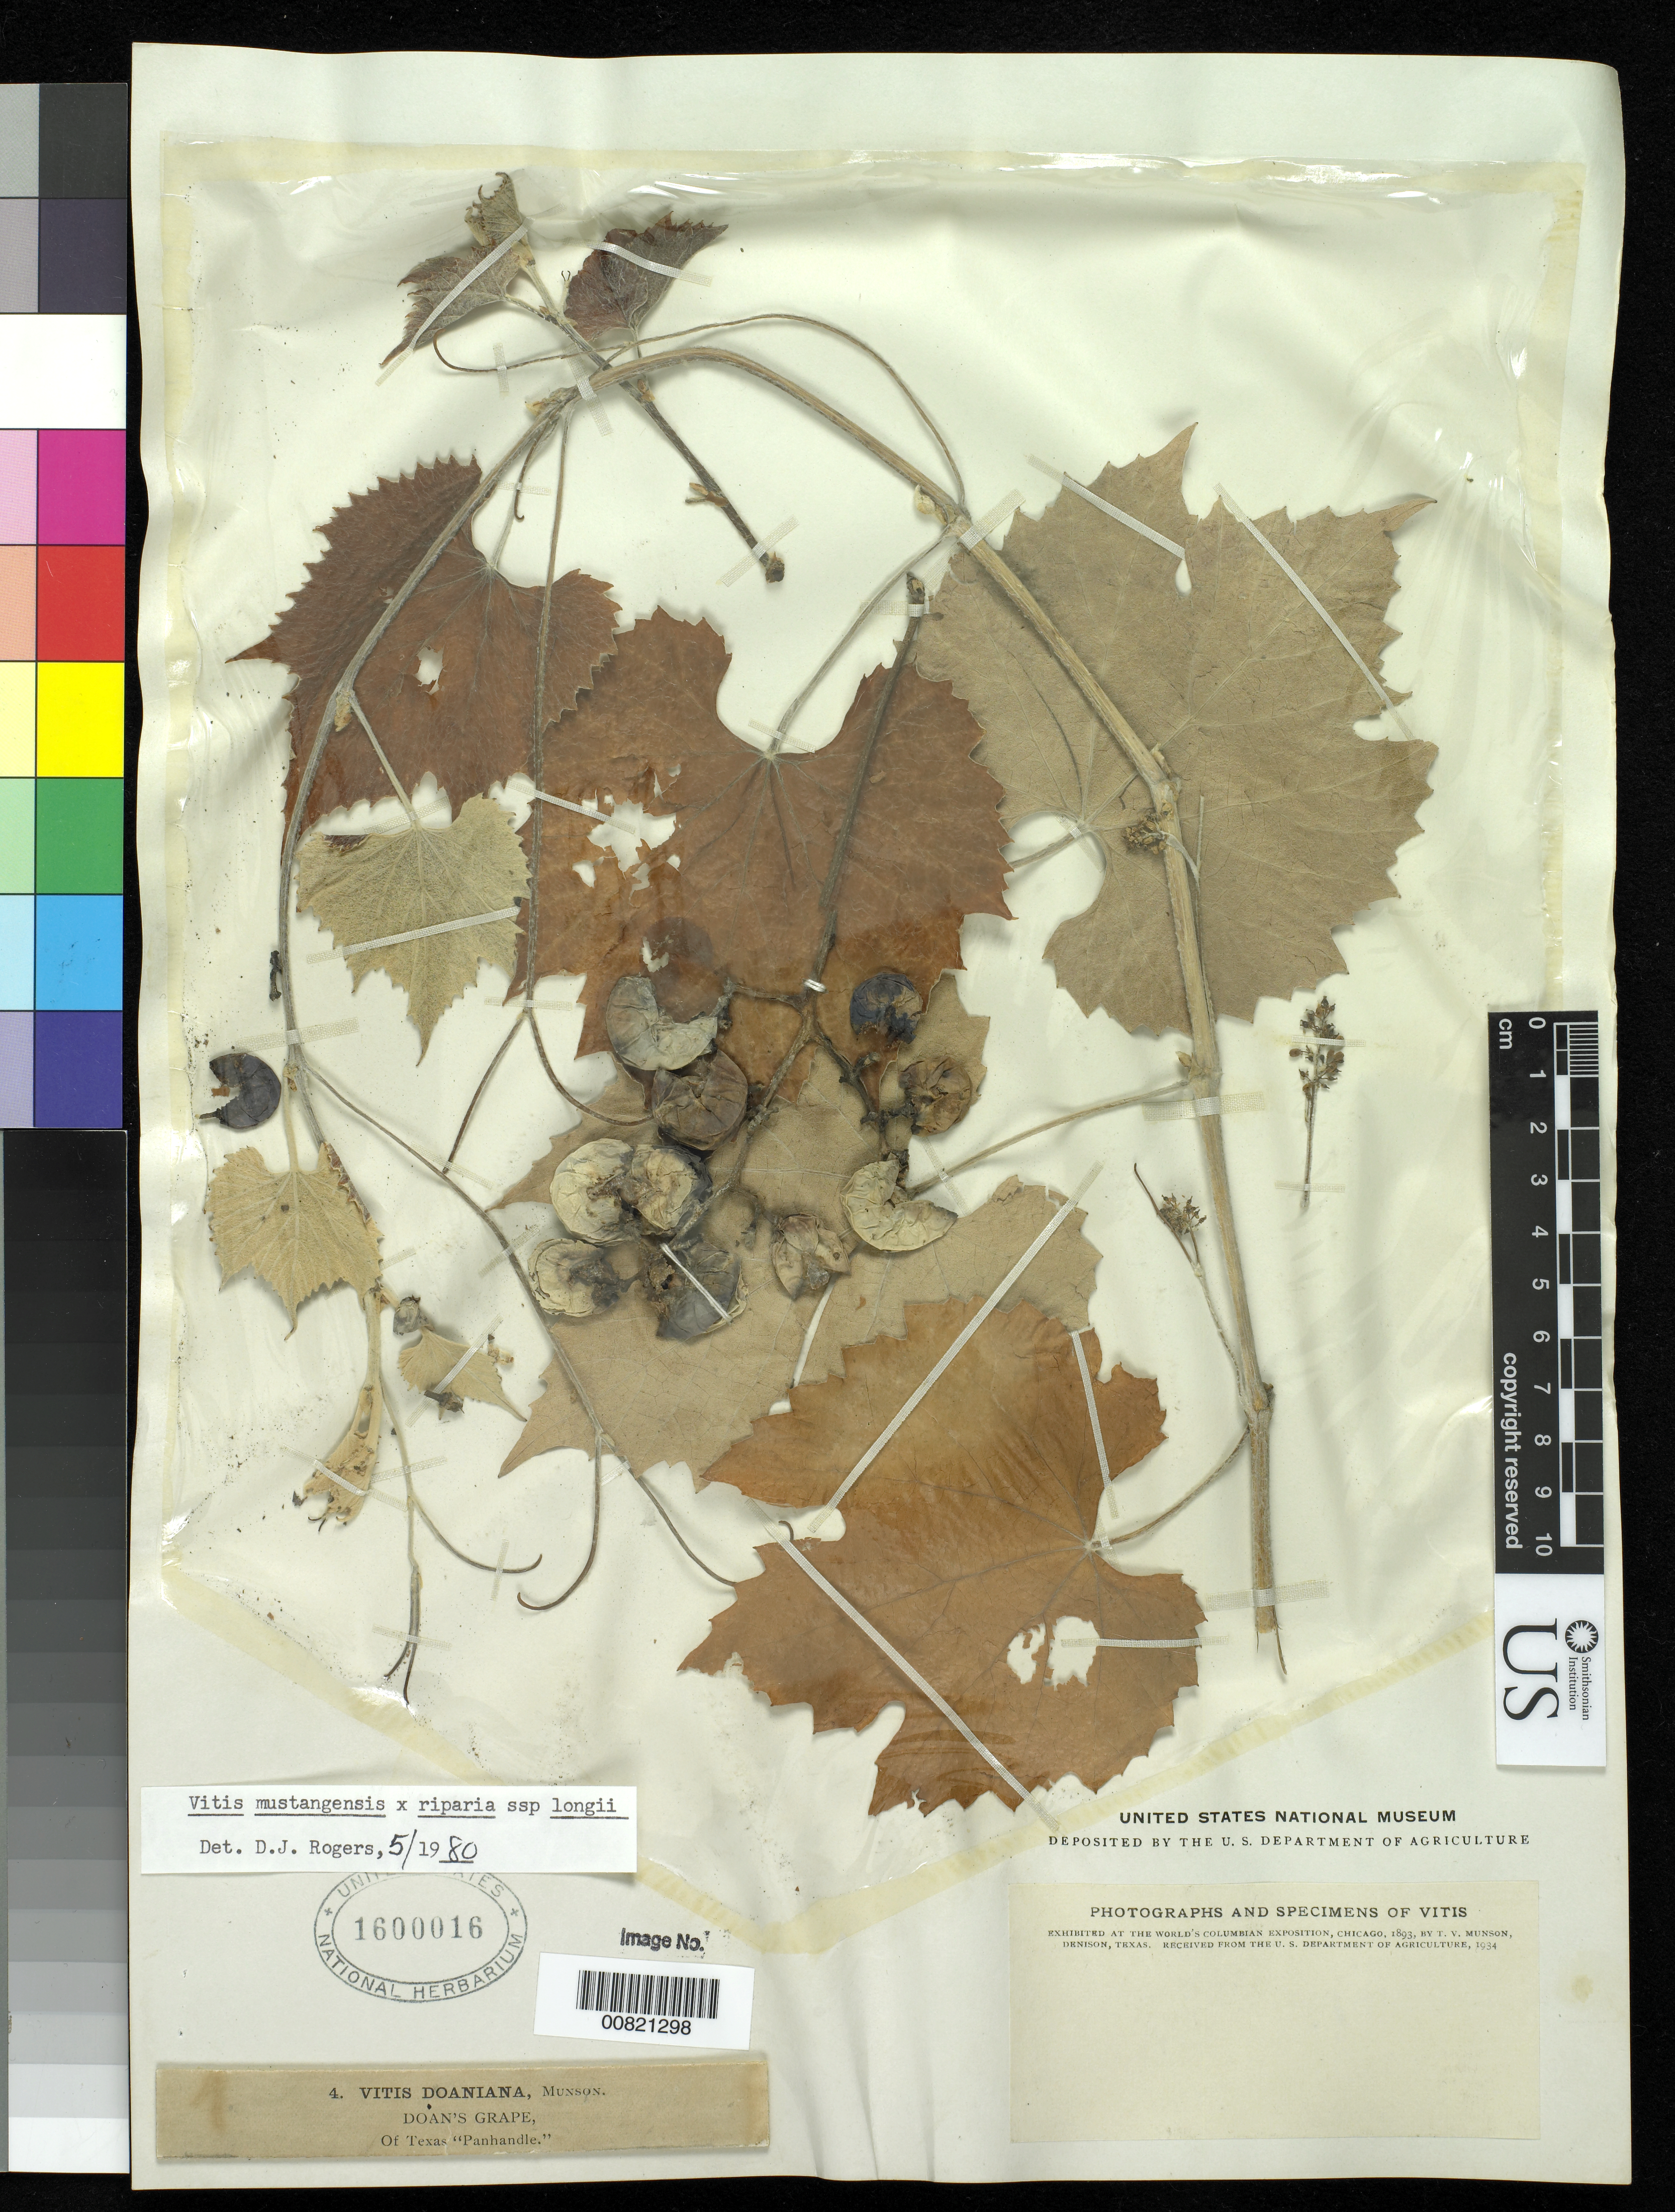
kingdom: Plantae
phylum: Tracheophyta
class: Magnoliopsida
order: Vitales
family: Vitaceae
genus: Vitis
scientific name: Vitis mustangensis x V. riparia subsp. longii (W.R. Prince & Prince) D.J. Rogers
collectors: T. V. Munson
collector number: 4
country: United States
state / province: Texas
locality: Texas Panhandle.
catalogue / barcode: US 1600016